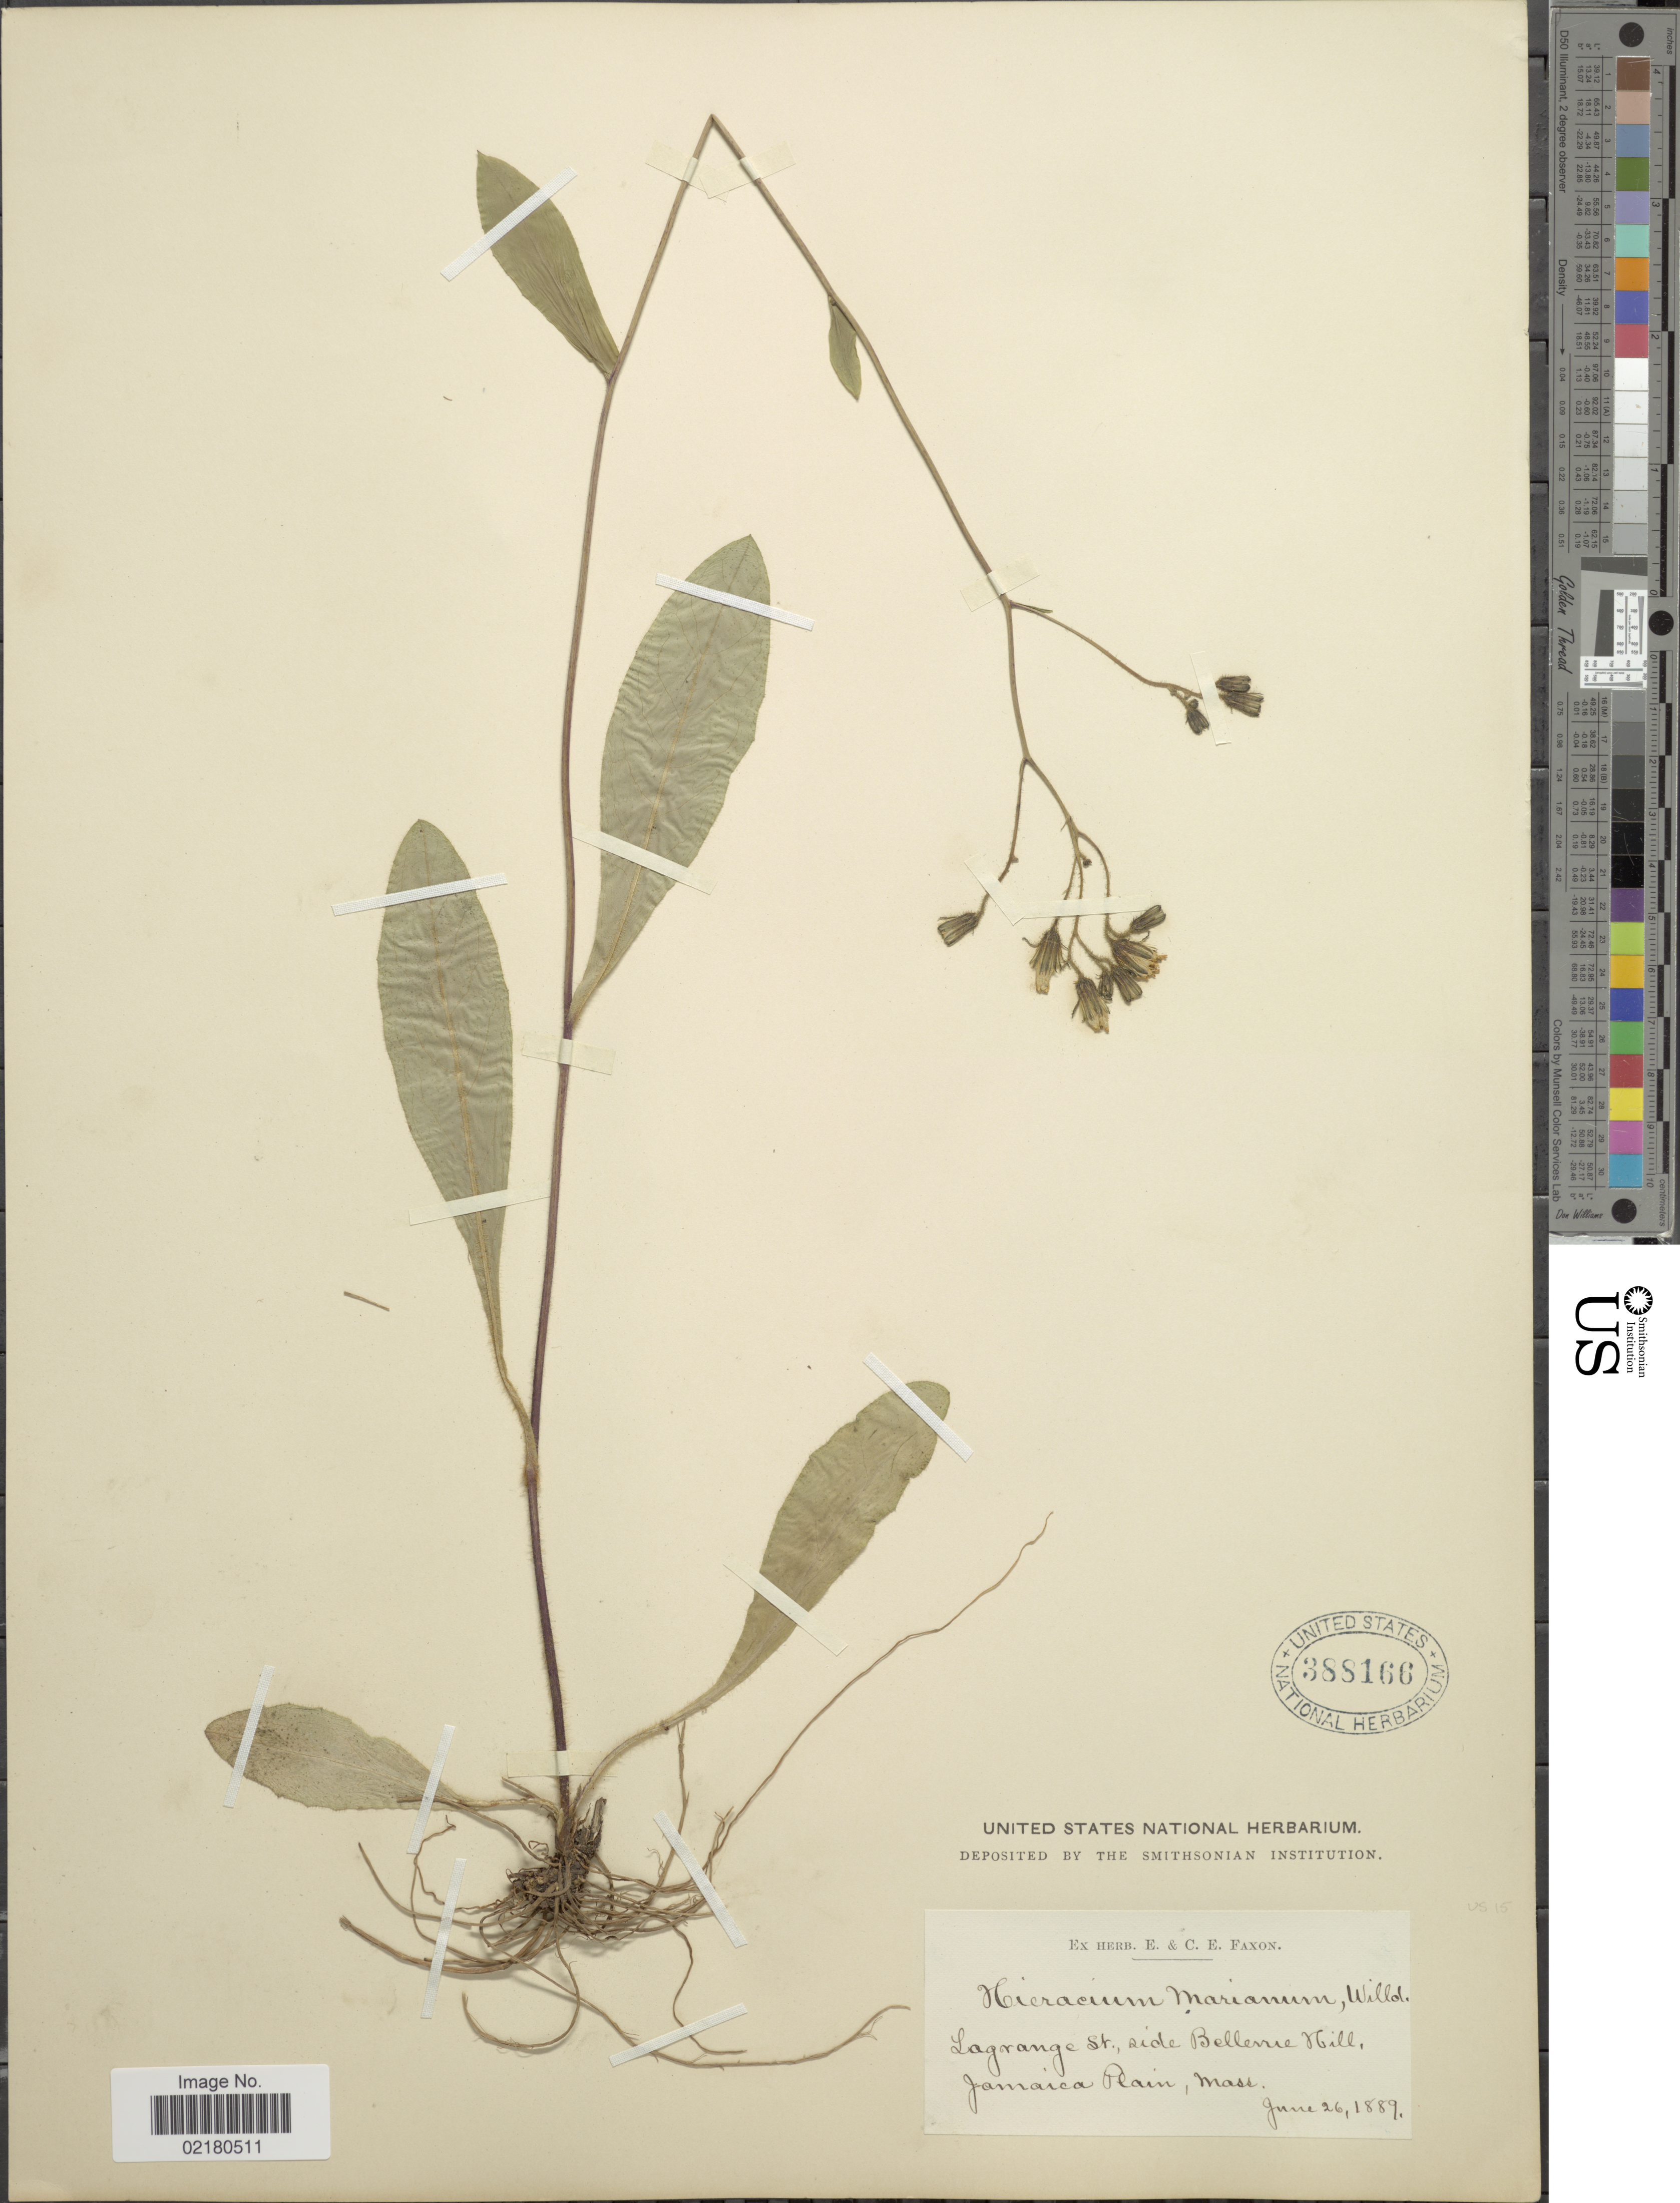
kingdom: Plantae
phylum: Tracheophyta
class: Magnoliopsida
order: Asterales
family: Asteraceae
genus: Hieracium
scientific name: Hieracium marianum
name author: Willd.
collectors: ex herb. E. & C.E. Faxon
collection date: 1889-06-26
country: United States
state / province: Massachusetts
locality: Lagrange St., side Bellevue Hill, Jamaica Plain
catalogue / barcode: US 388166